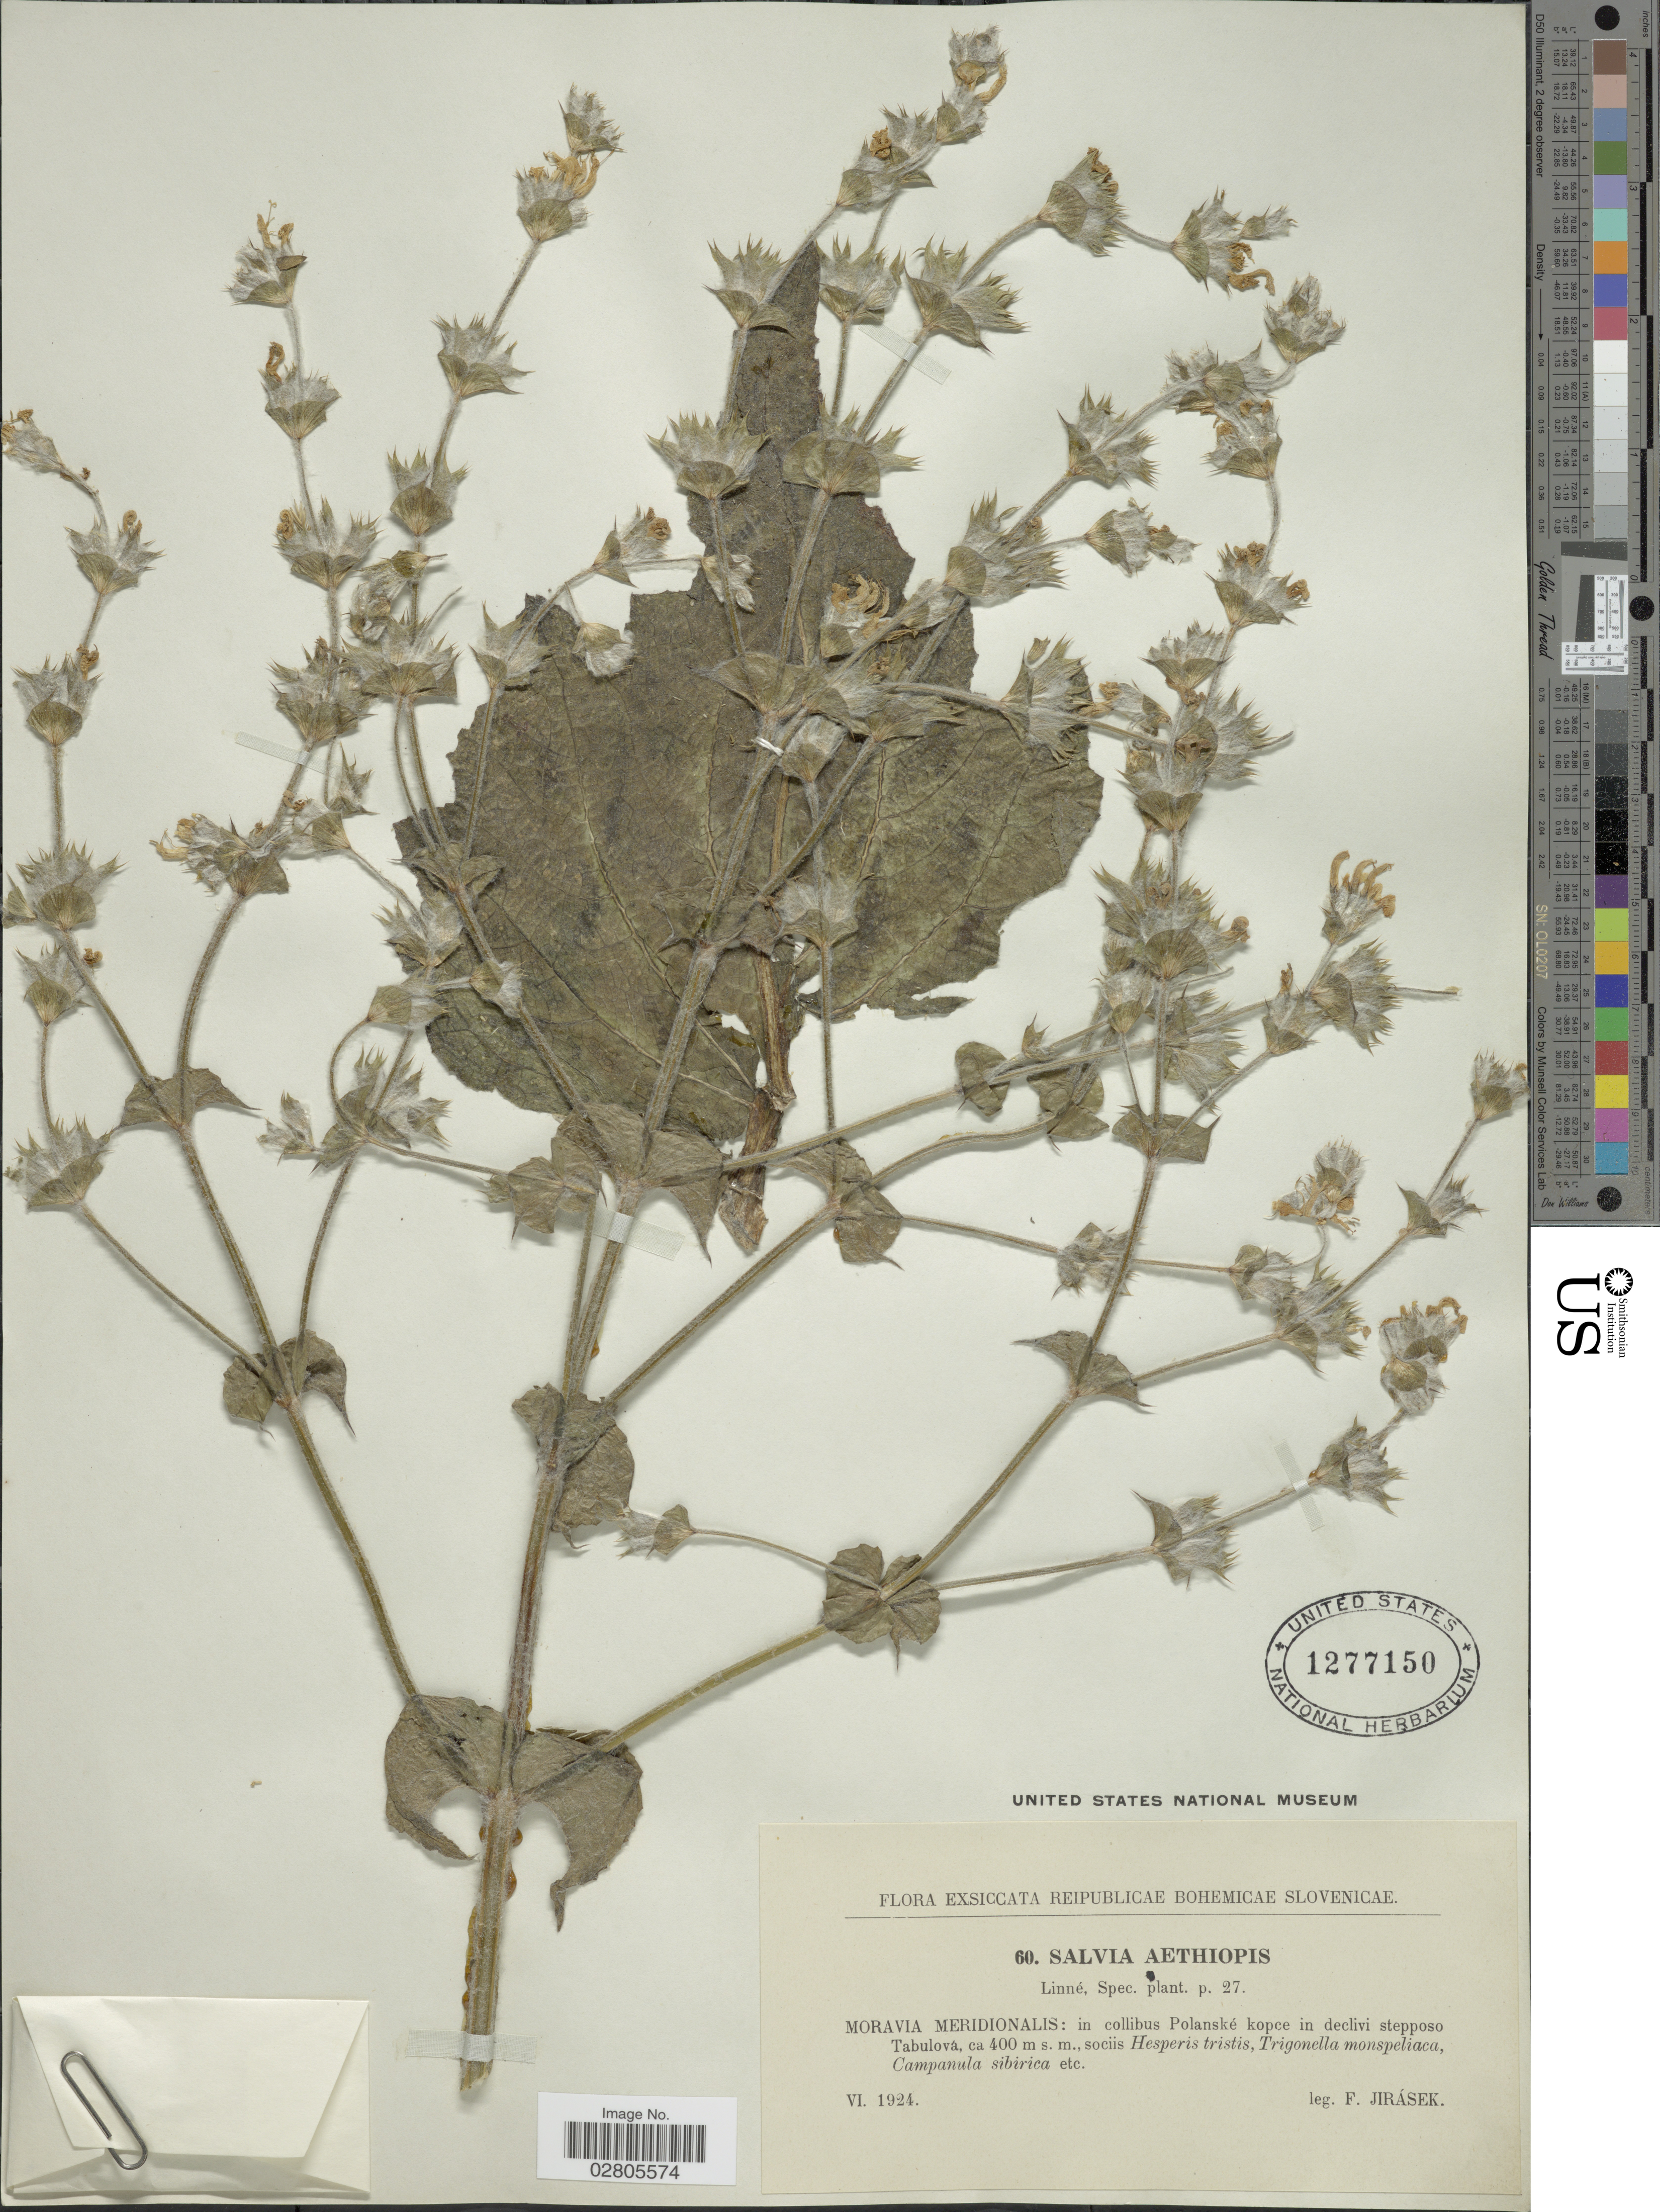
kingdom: Plantae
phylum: Tracheophyta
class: Magnoliopsida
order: Lamiales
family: Lamiaceae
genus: Salvia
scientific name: Salvia aethiopis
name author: L.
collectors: F. Jirasek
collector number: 60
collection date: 1924-06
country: Czechia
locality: Reipublicae Bohemicae Slovenicae. Moravia Meridionalis: in collibus Polanské kopce in declivi stepposo Tabulová.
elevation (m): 400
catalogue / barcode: US 1277150